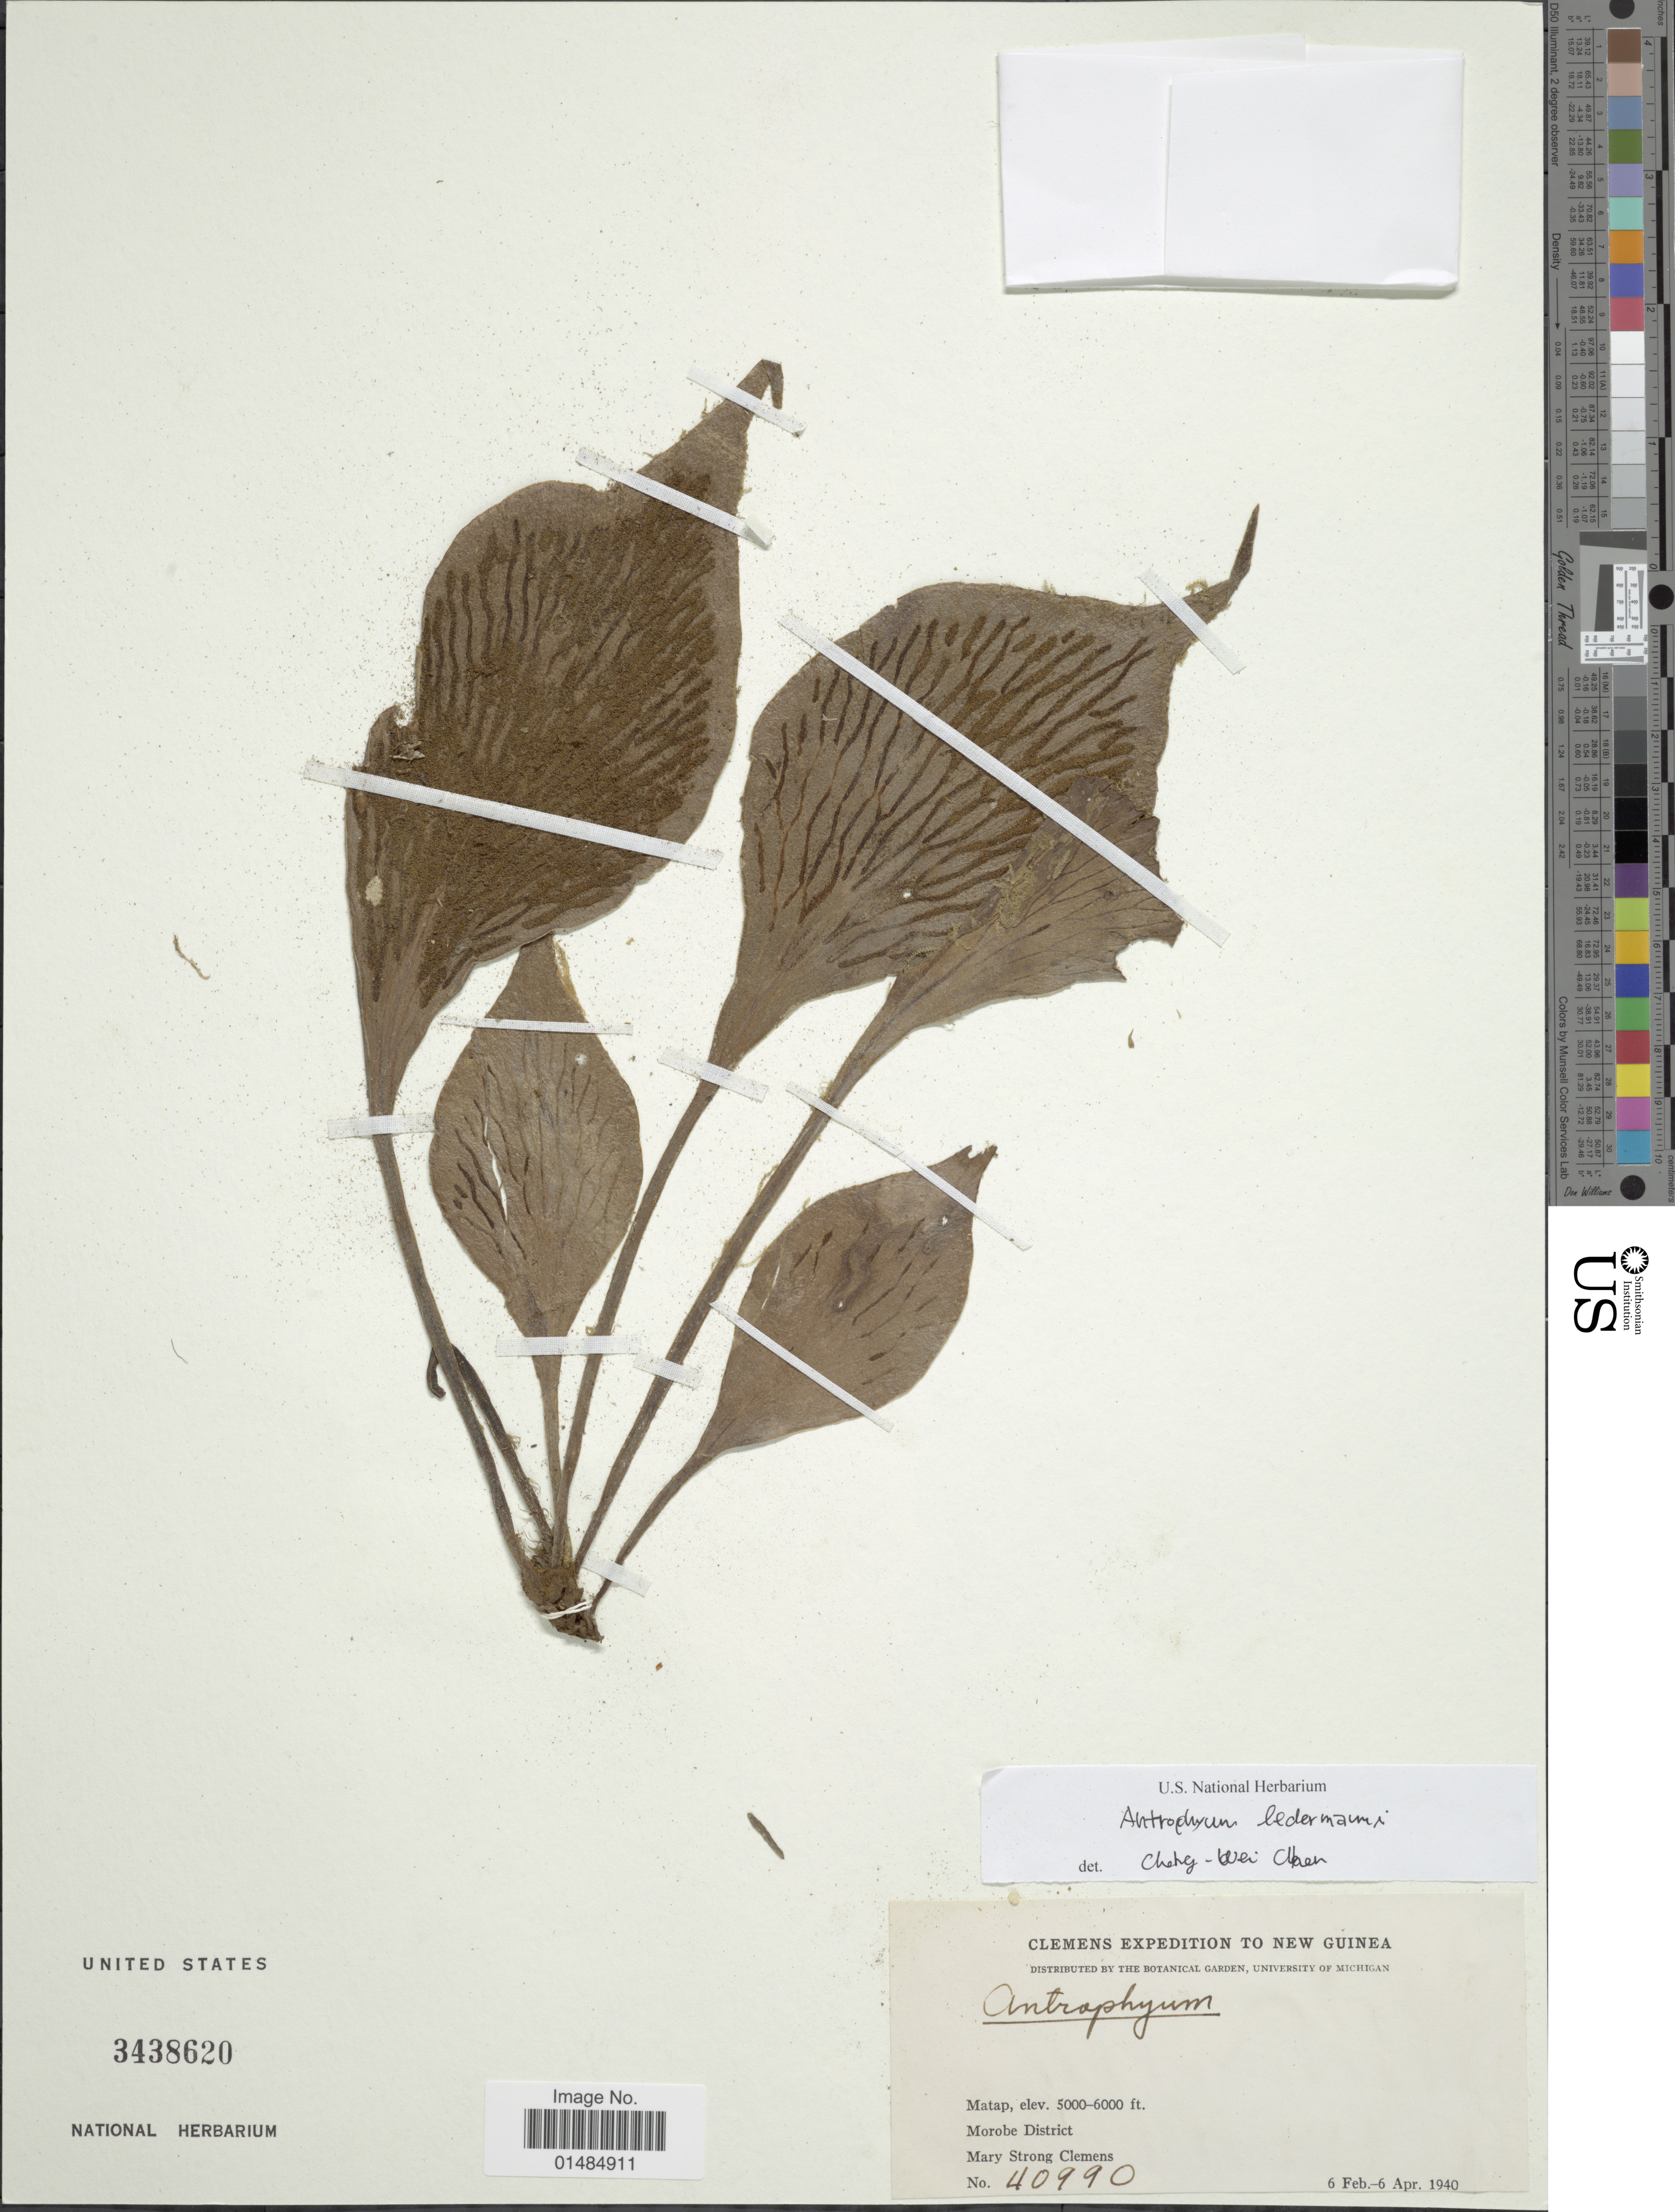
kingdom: Plantae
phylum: Tracheophyta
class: Polypodiopsida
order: Polypodiales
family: Pteridaceae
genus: Antrophyum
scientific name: Antrophyum ledermannii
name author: Hieron.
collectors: M. S. Clemens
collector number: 40990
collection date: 1940-02-06/1940-04-06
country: Papua New Guinea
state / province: Morobe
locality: New Guinea, Matap, Morobe District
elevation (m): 1524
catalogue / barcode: US 3438620